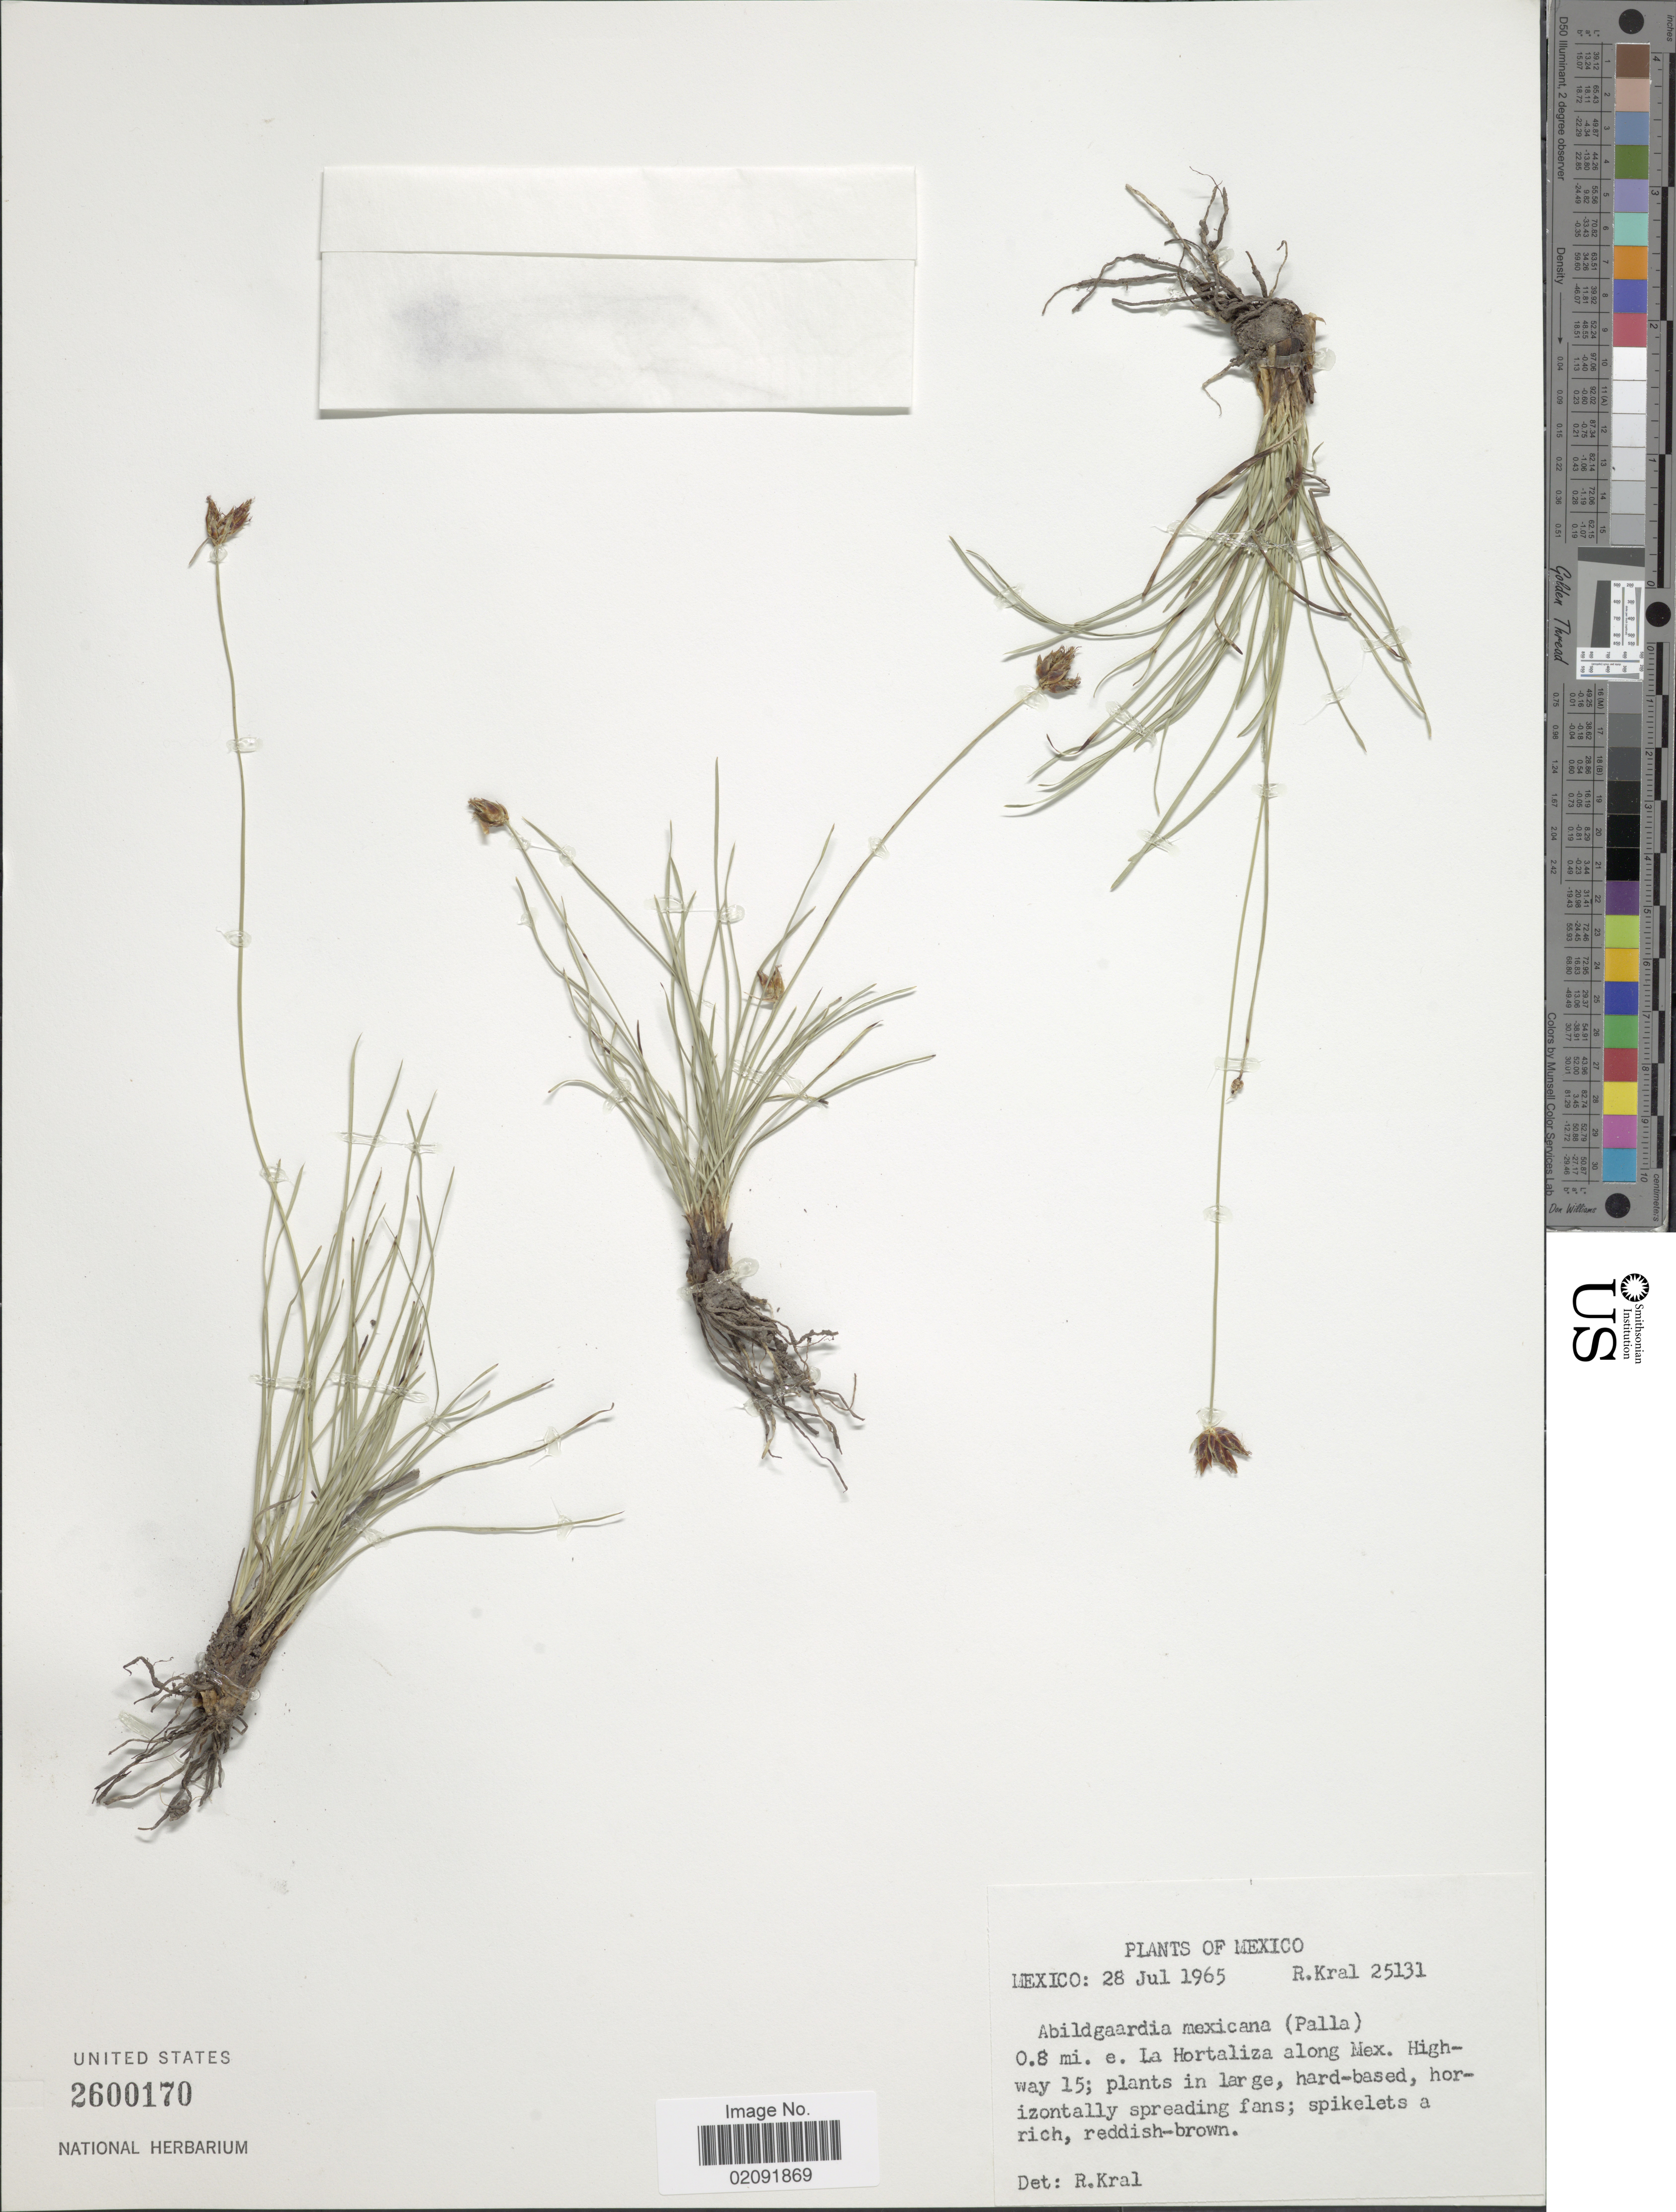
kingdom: Plantae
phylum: Tracheophyta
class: Liliopsida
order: Poales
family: Cyperaceae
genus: Abildgaardia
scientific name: Abildgaardia mexicana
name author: (Palla) Kral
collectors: R. Kral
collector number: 25131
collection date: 1965-07-28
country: Mexico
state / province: México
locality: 0.8 mi e La Hortaliza along Mex. Highway 15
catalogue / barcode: US 2600170